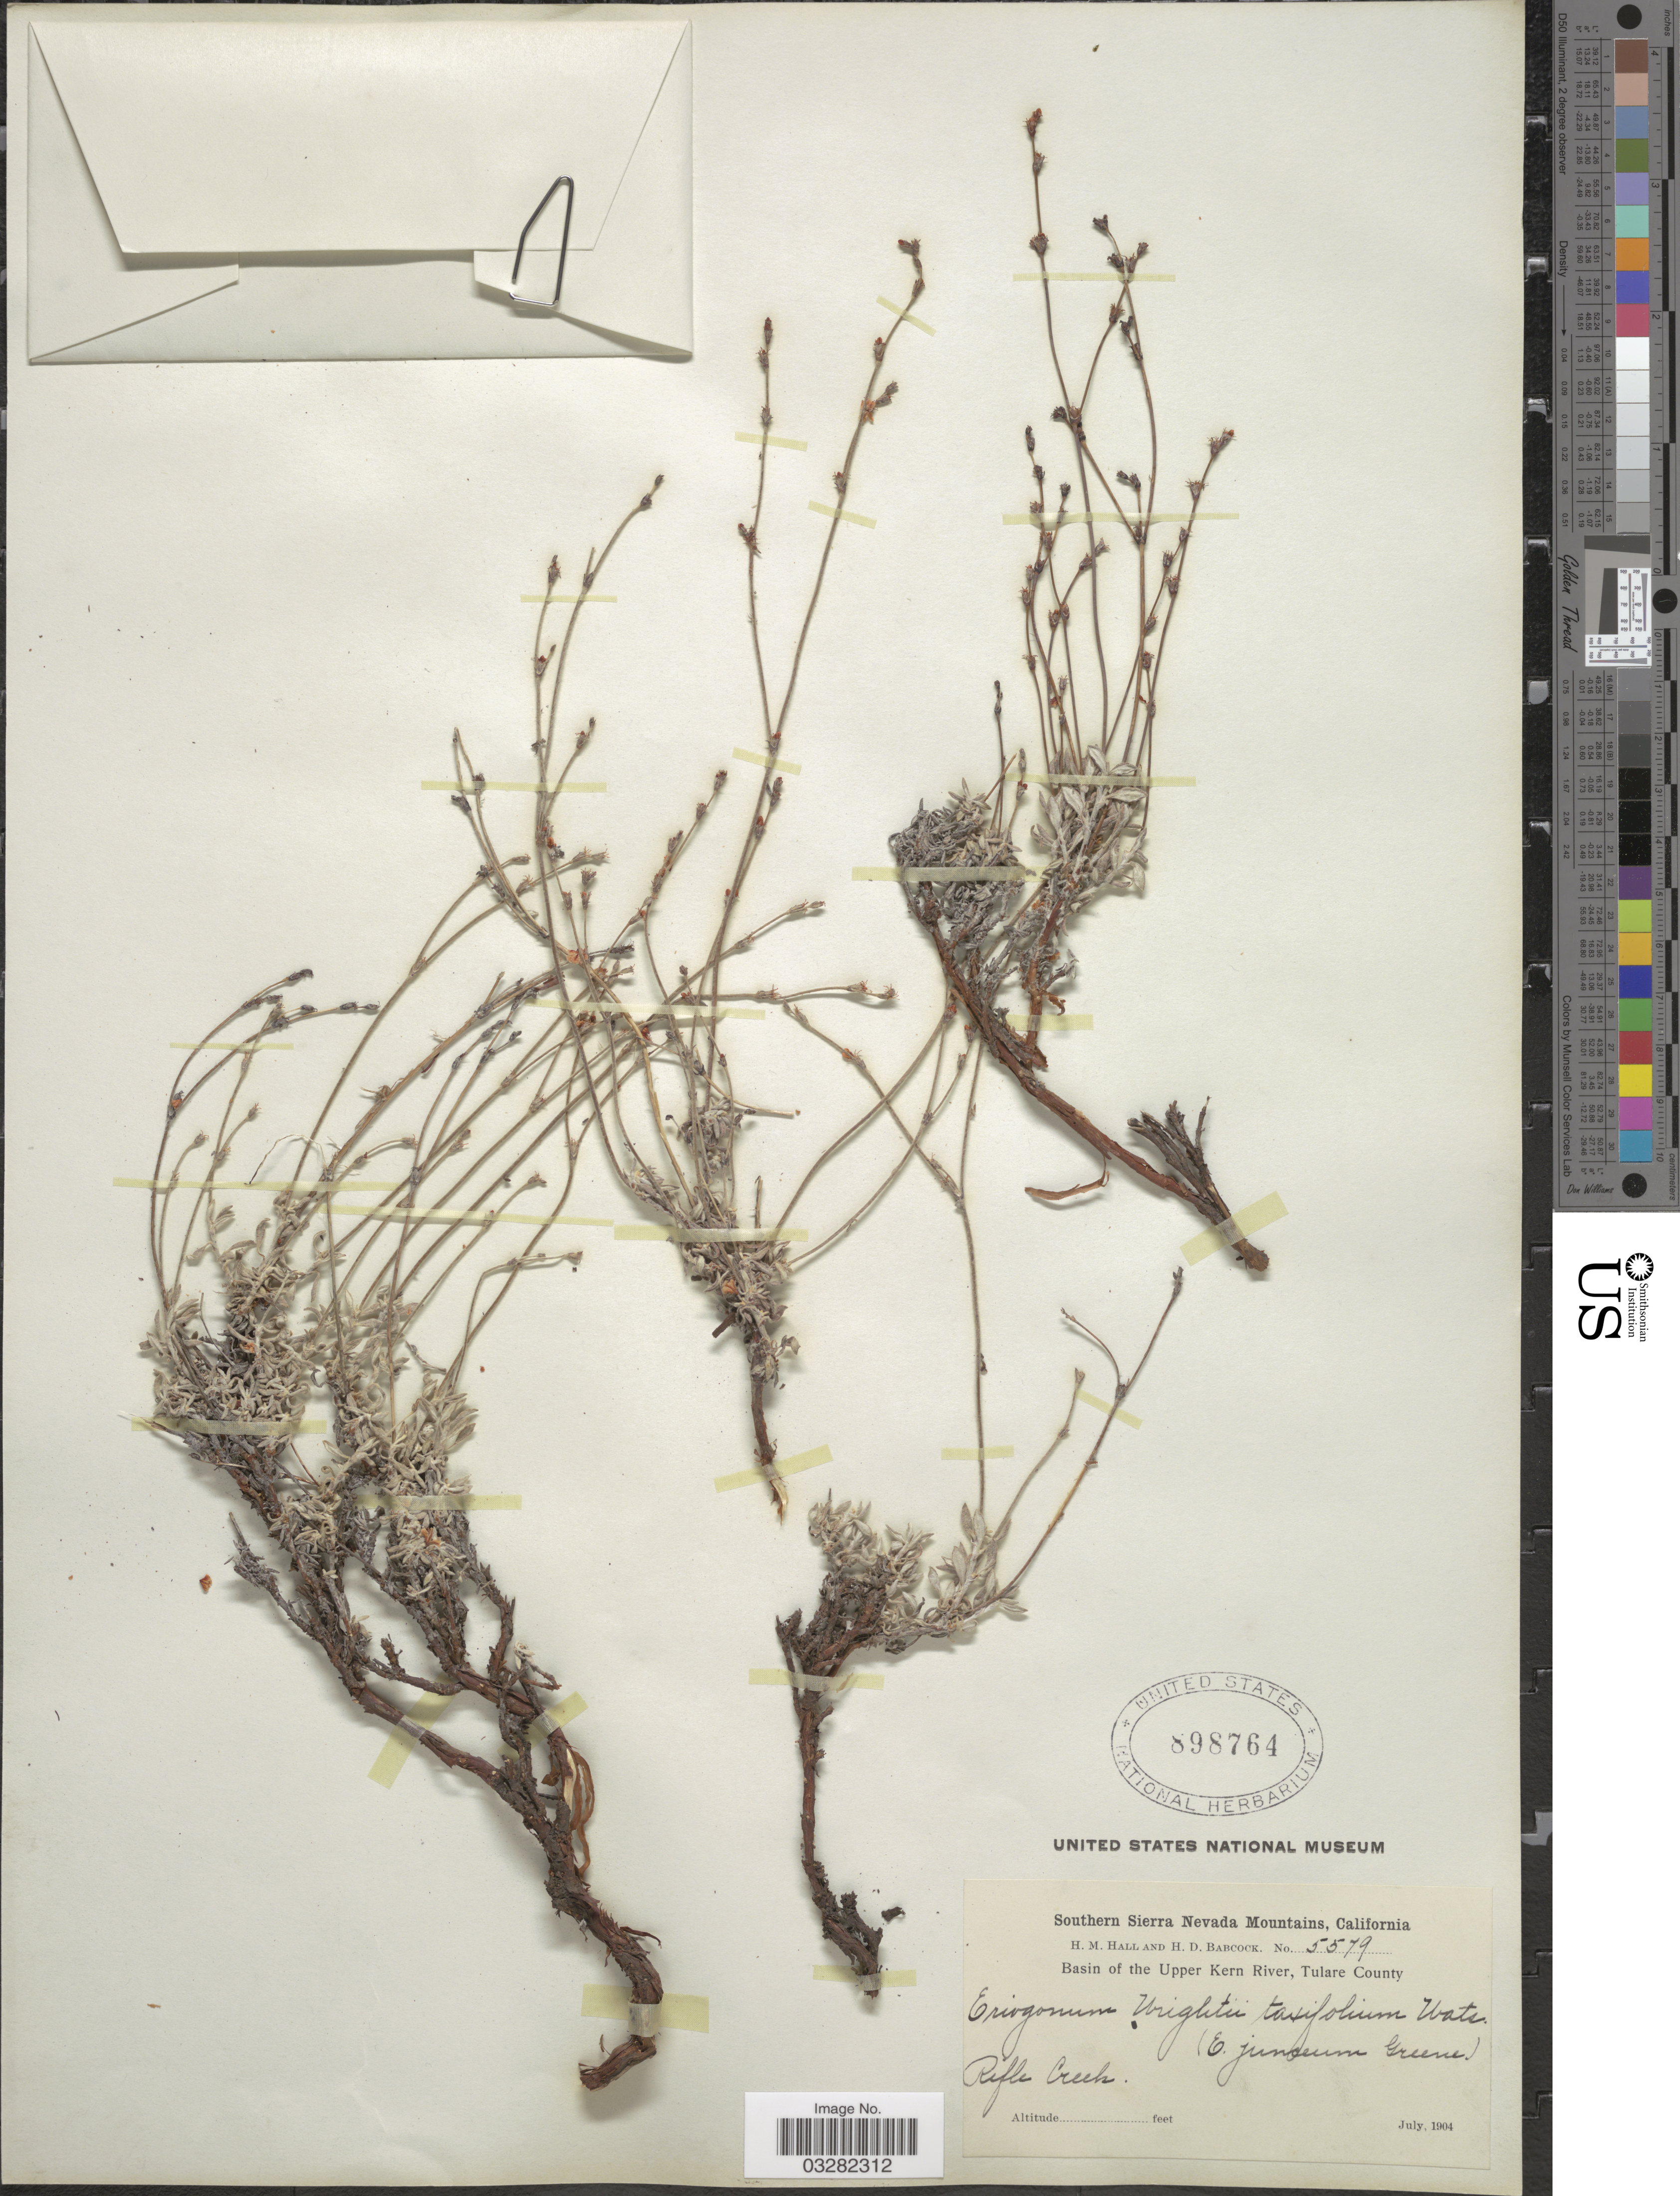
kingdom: Plantae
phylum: Tracheophyta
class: Magnoliopsida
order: Caryophyllales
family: Polygonaceae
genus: Eriogonum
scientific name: Eriogonum wrightii var. subscaposum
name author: S. Watson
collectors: H. M. Hall & H. Babcock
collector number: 5579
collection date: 1904-07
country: United States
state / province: California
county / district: Tulare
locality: Southern Sierra Nevada Mountains. Basin of the Upper Kern River, Tulare County. Rifle Creek.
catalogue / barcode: US 898764